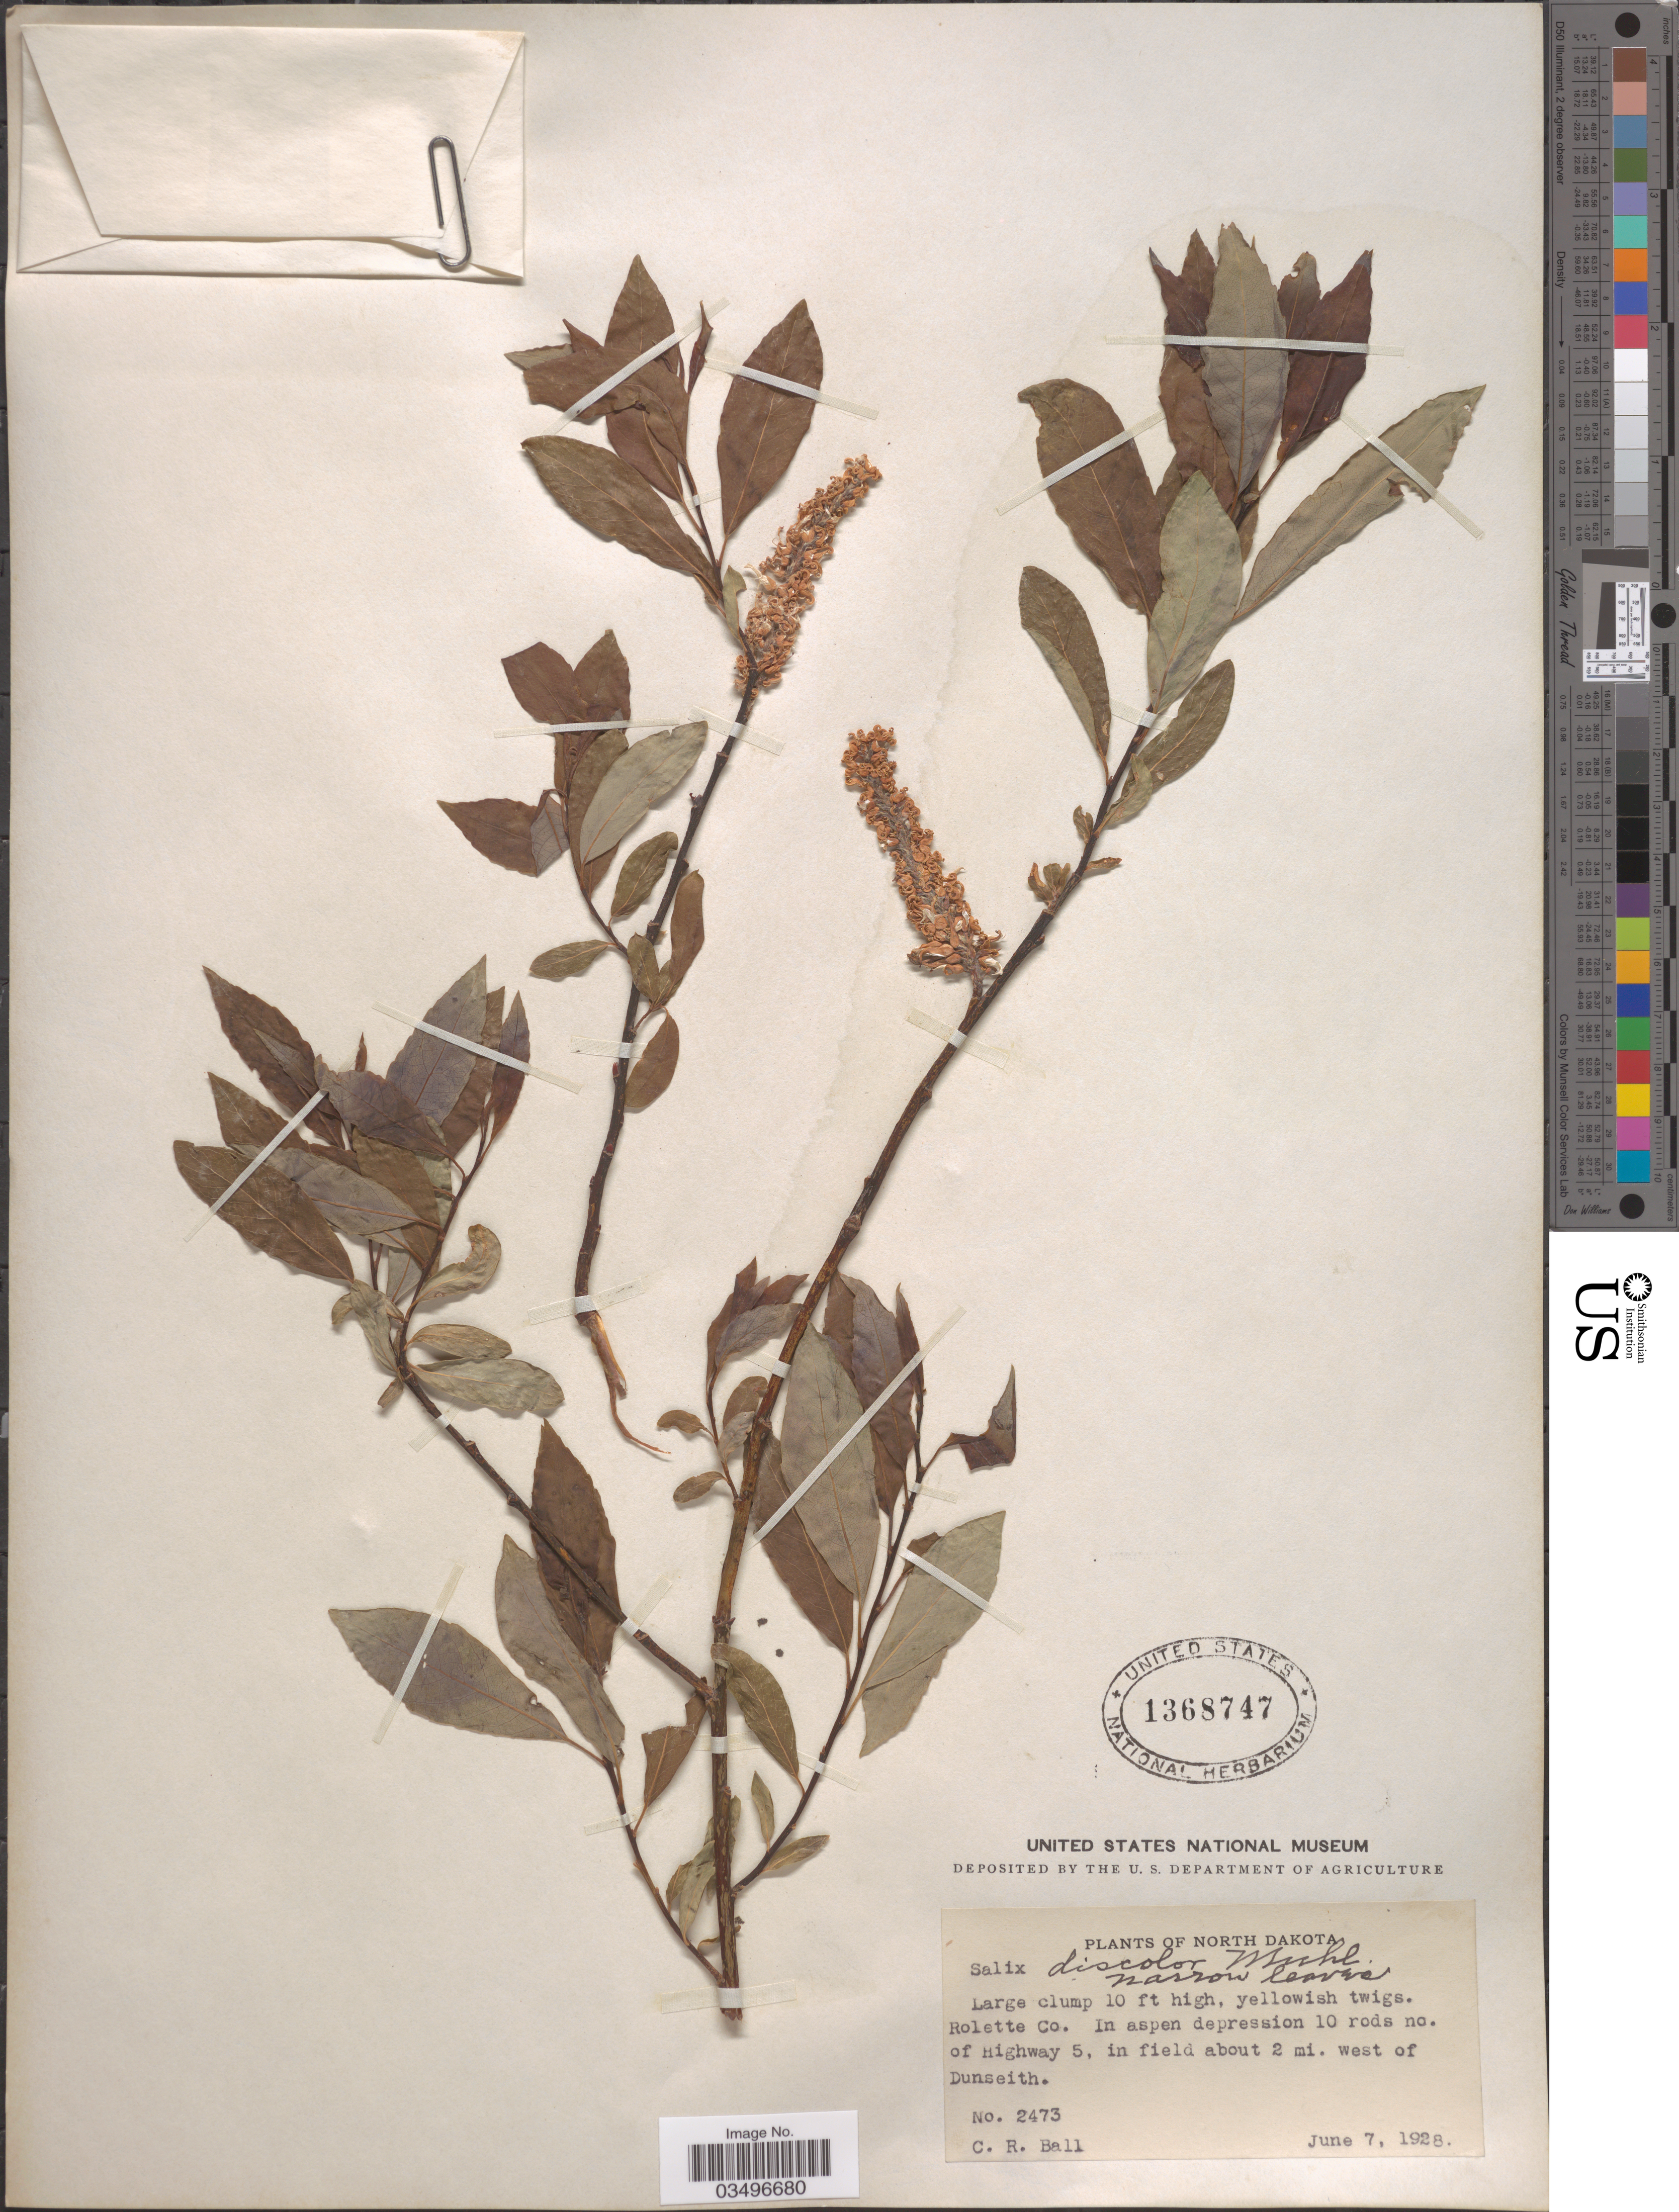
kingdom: Plantae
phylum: Tracheophyta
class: Magnoliopsida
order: Malpighiales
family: Salicaceae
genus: Salix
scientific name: Salix discolor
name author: Muhl.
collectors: C. R. Ball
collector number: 2473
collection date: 1928-06-07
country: United States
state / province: North Dakota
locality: Rolette Co. In aspen depression 10 rods no. of Highway 5, in field about 2 mi. west of Dunseith.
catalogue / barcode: US 1368747